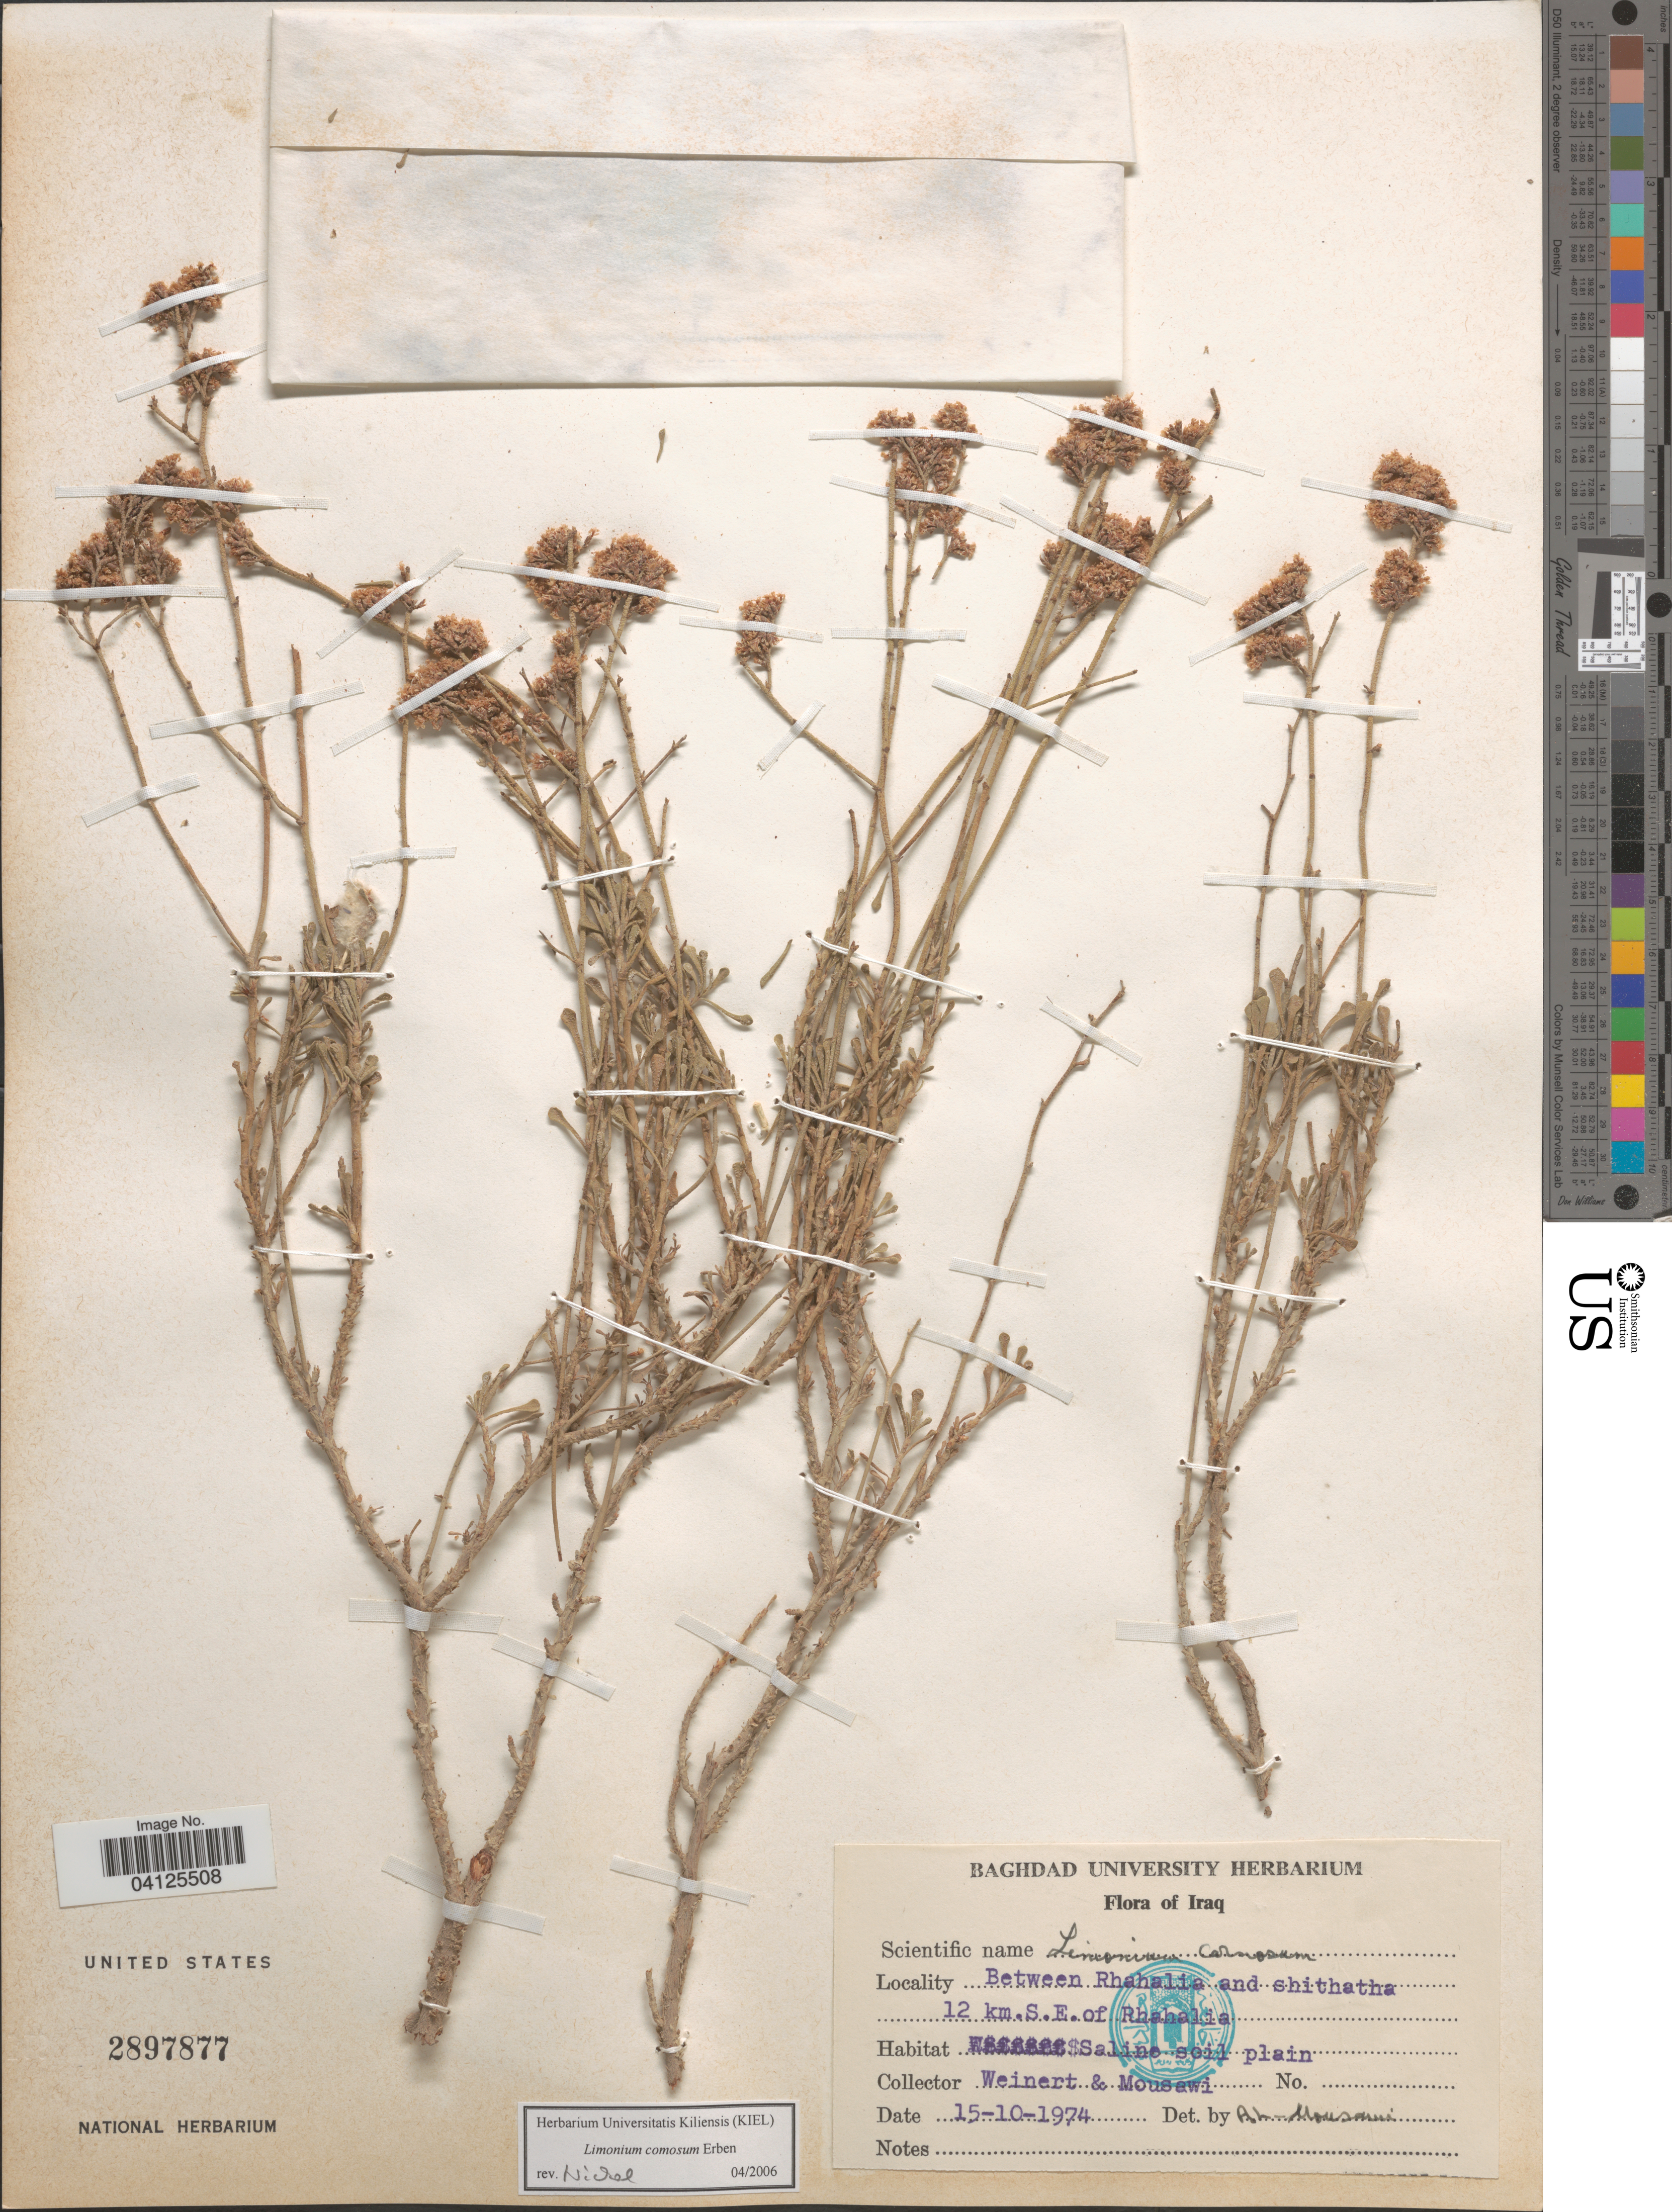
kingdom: Plantae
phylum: Tracheophyta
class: Magnoliopsida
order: Caryophyllales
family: Plumbaginaceae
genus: Limonium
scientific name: Limonium comosum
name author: Erben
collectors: Weinert, -- & Mousawi, --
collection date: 1974-10-15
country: Iraq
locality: Between Rhahalia and shithatha 12 km. S.E. of Rhahalia.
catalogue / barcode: US 2897877